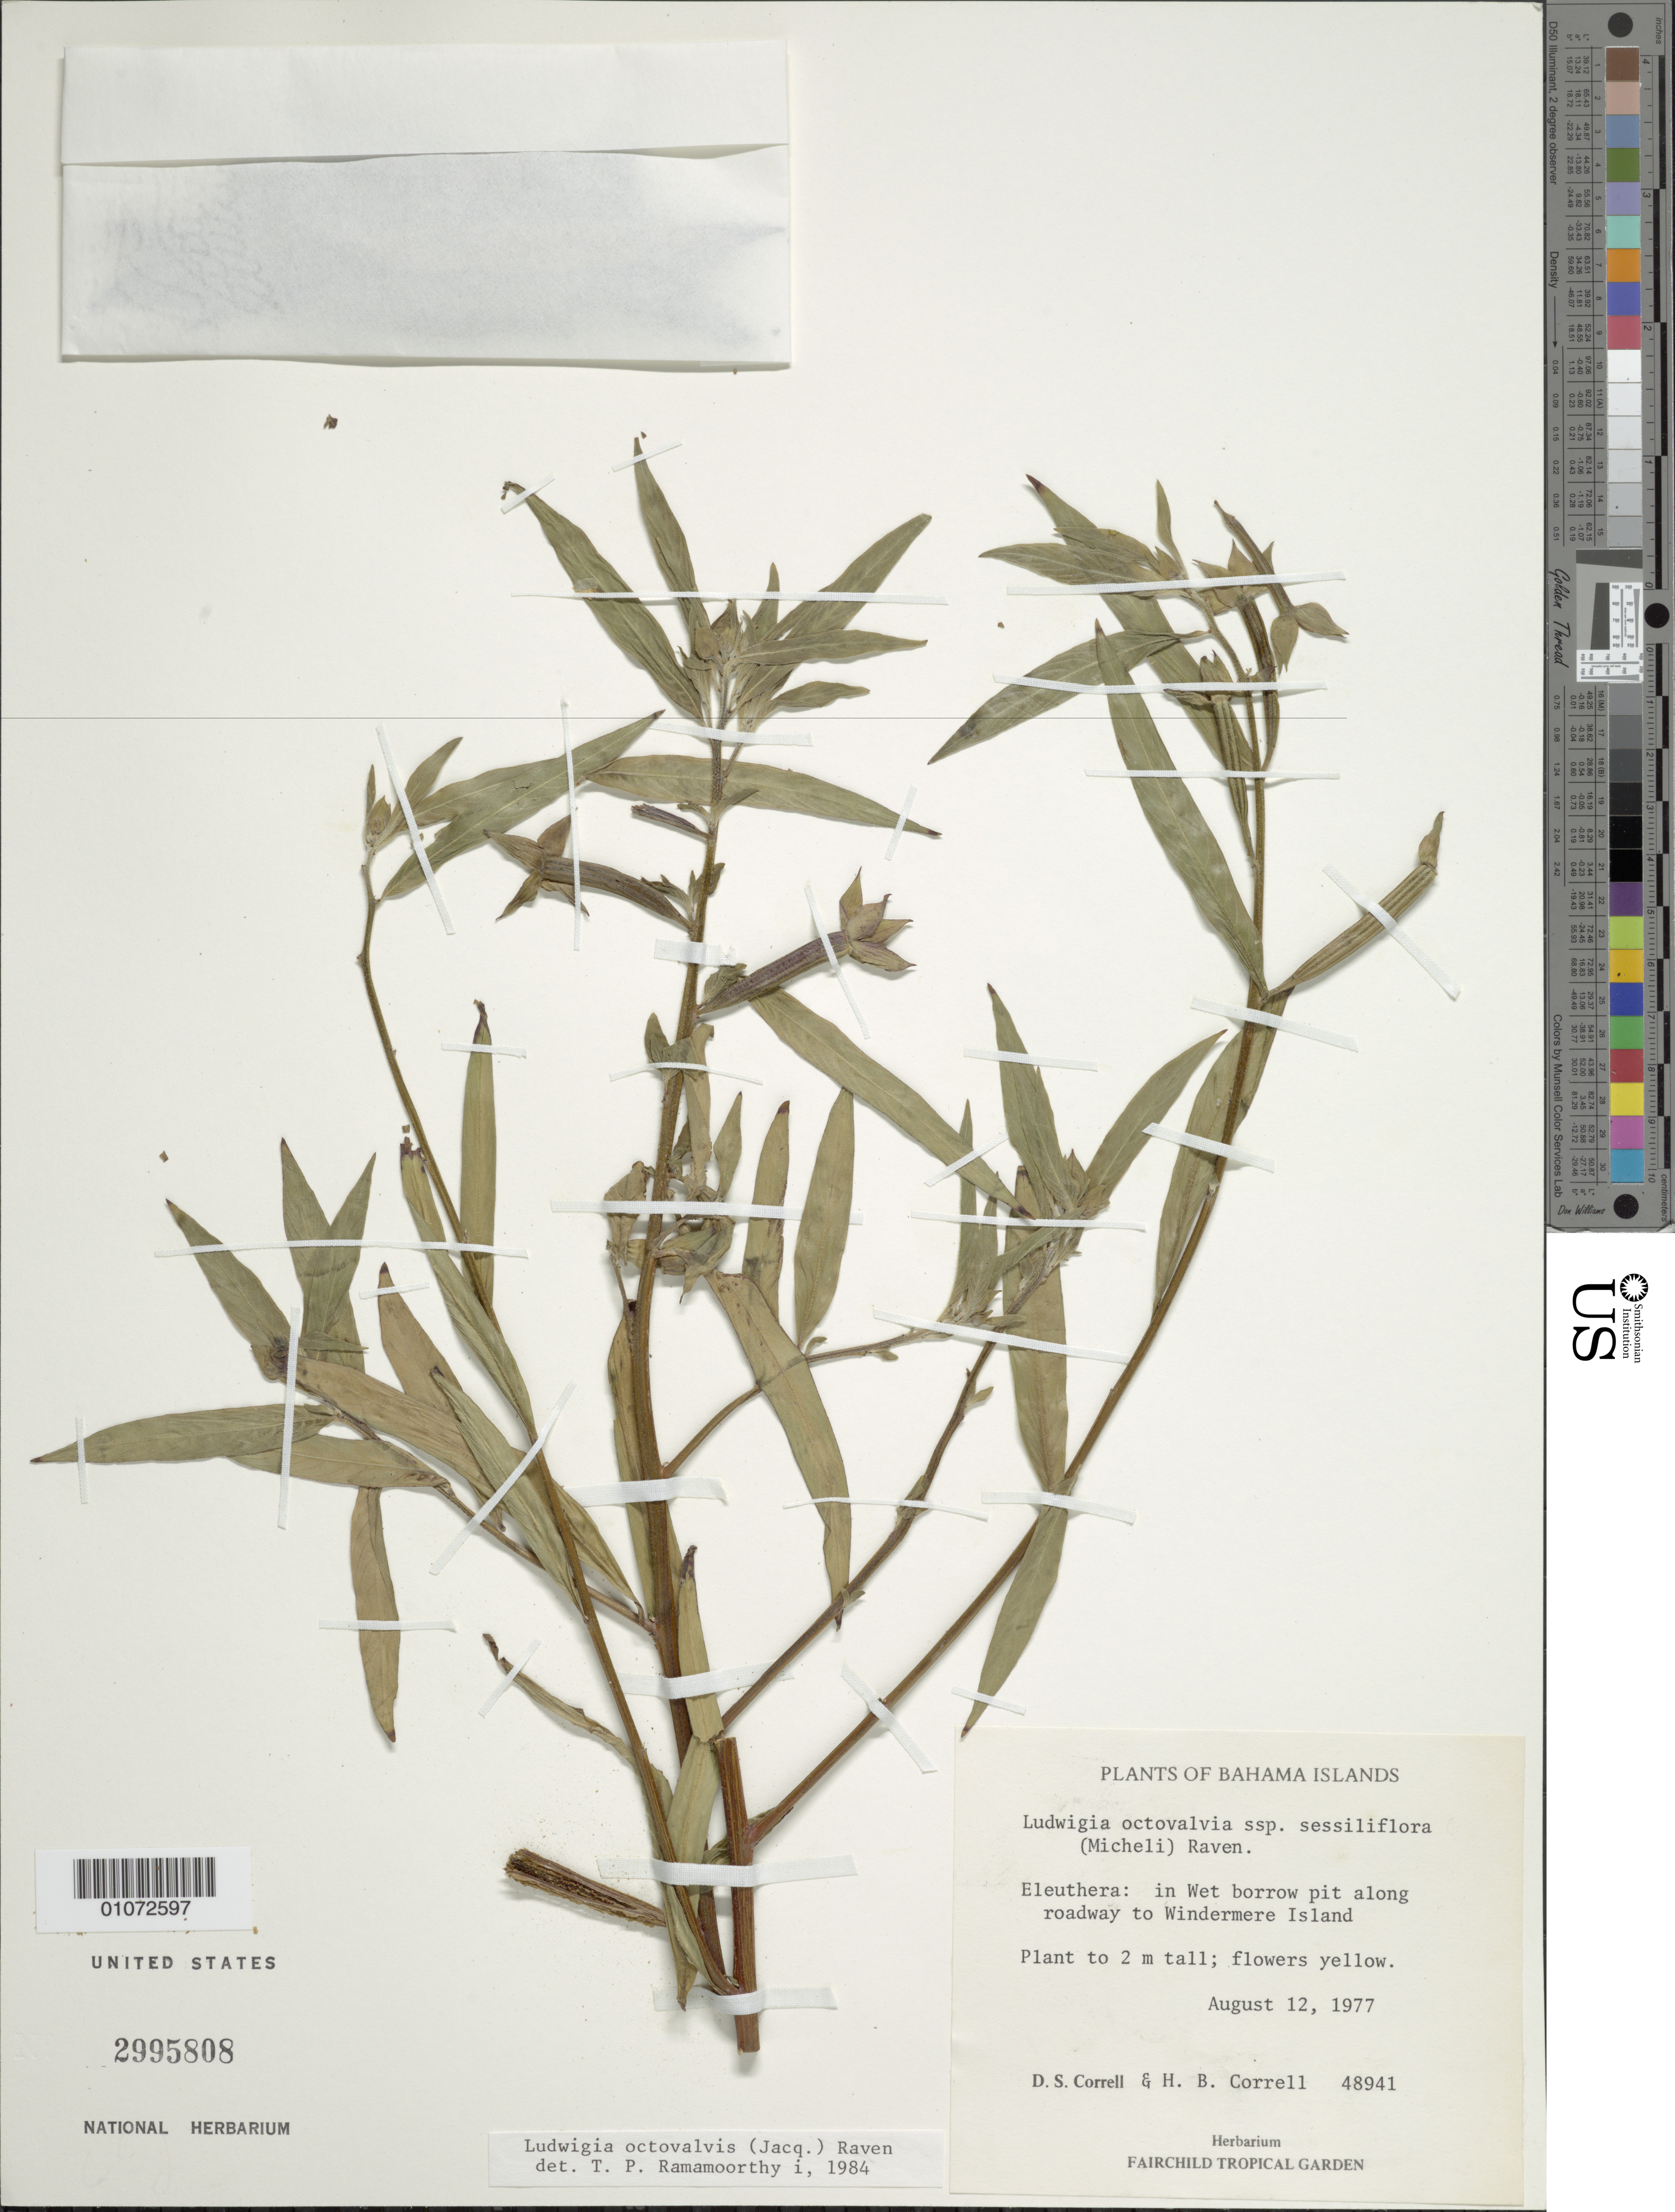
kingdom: Plantae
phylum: Tracheophyta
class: Magnoliopsida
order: Myrtales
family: Onagraceae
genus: Ludwigia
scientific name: Ludwigia octovalvis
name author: (Jacq.) P.H. Raven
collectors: D. S. Correll & H. Correll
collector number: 48941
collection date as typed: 12 Aug 1977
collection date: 1977-08-12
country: Bahamas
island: Eleuthera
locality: In wet borrow pit along roadway to Windermere Island.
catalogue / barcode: US 2995808